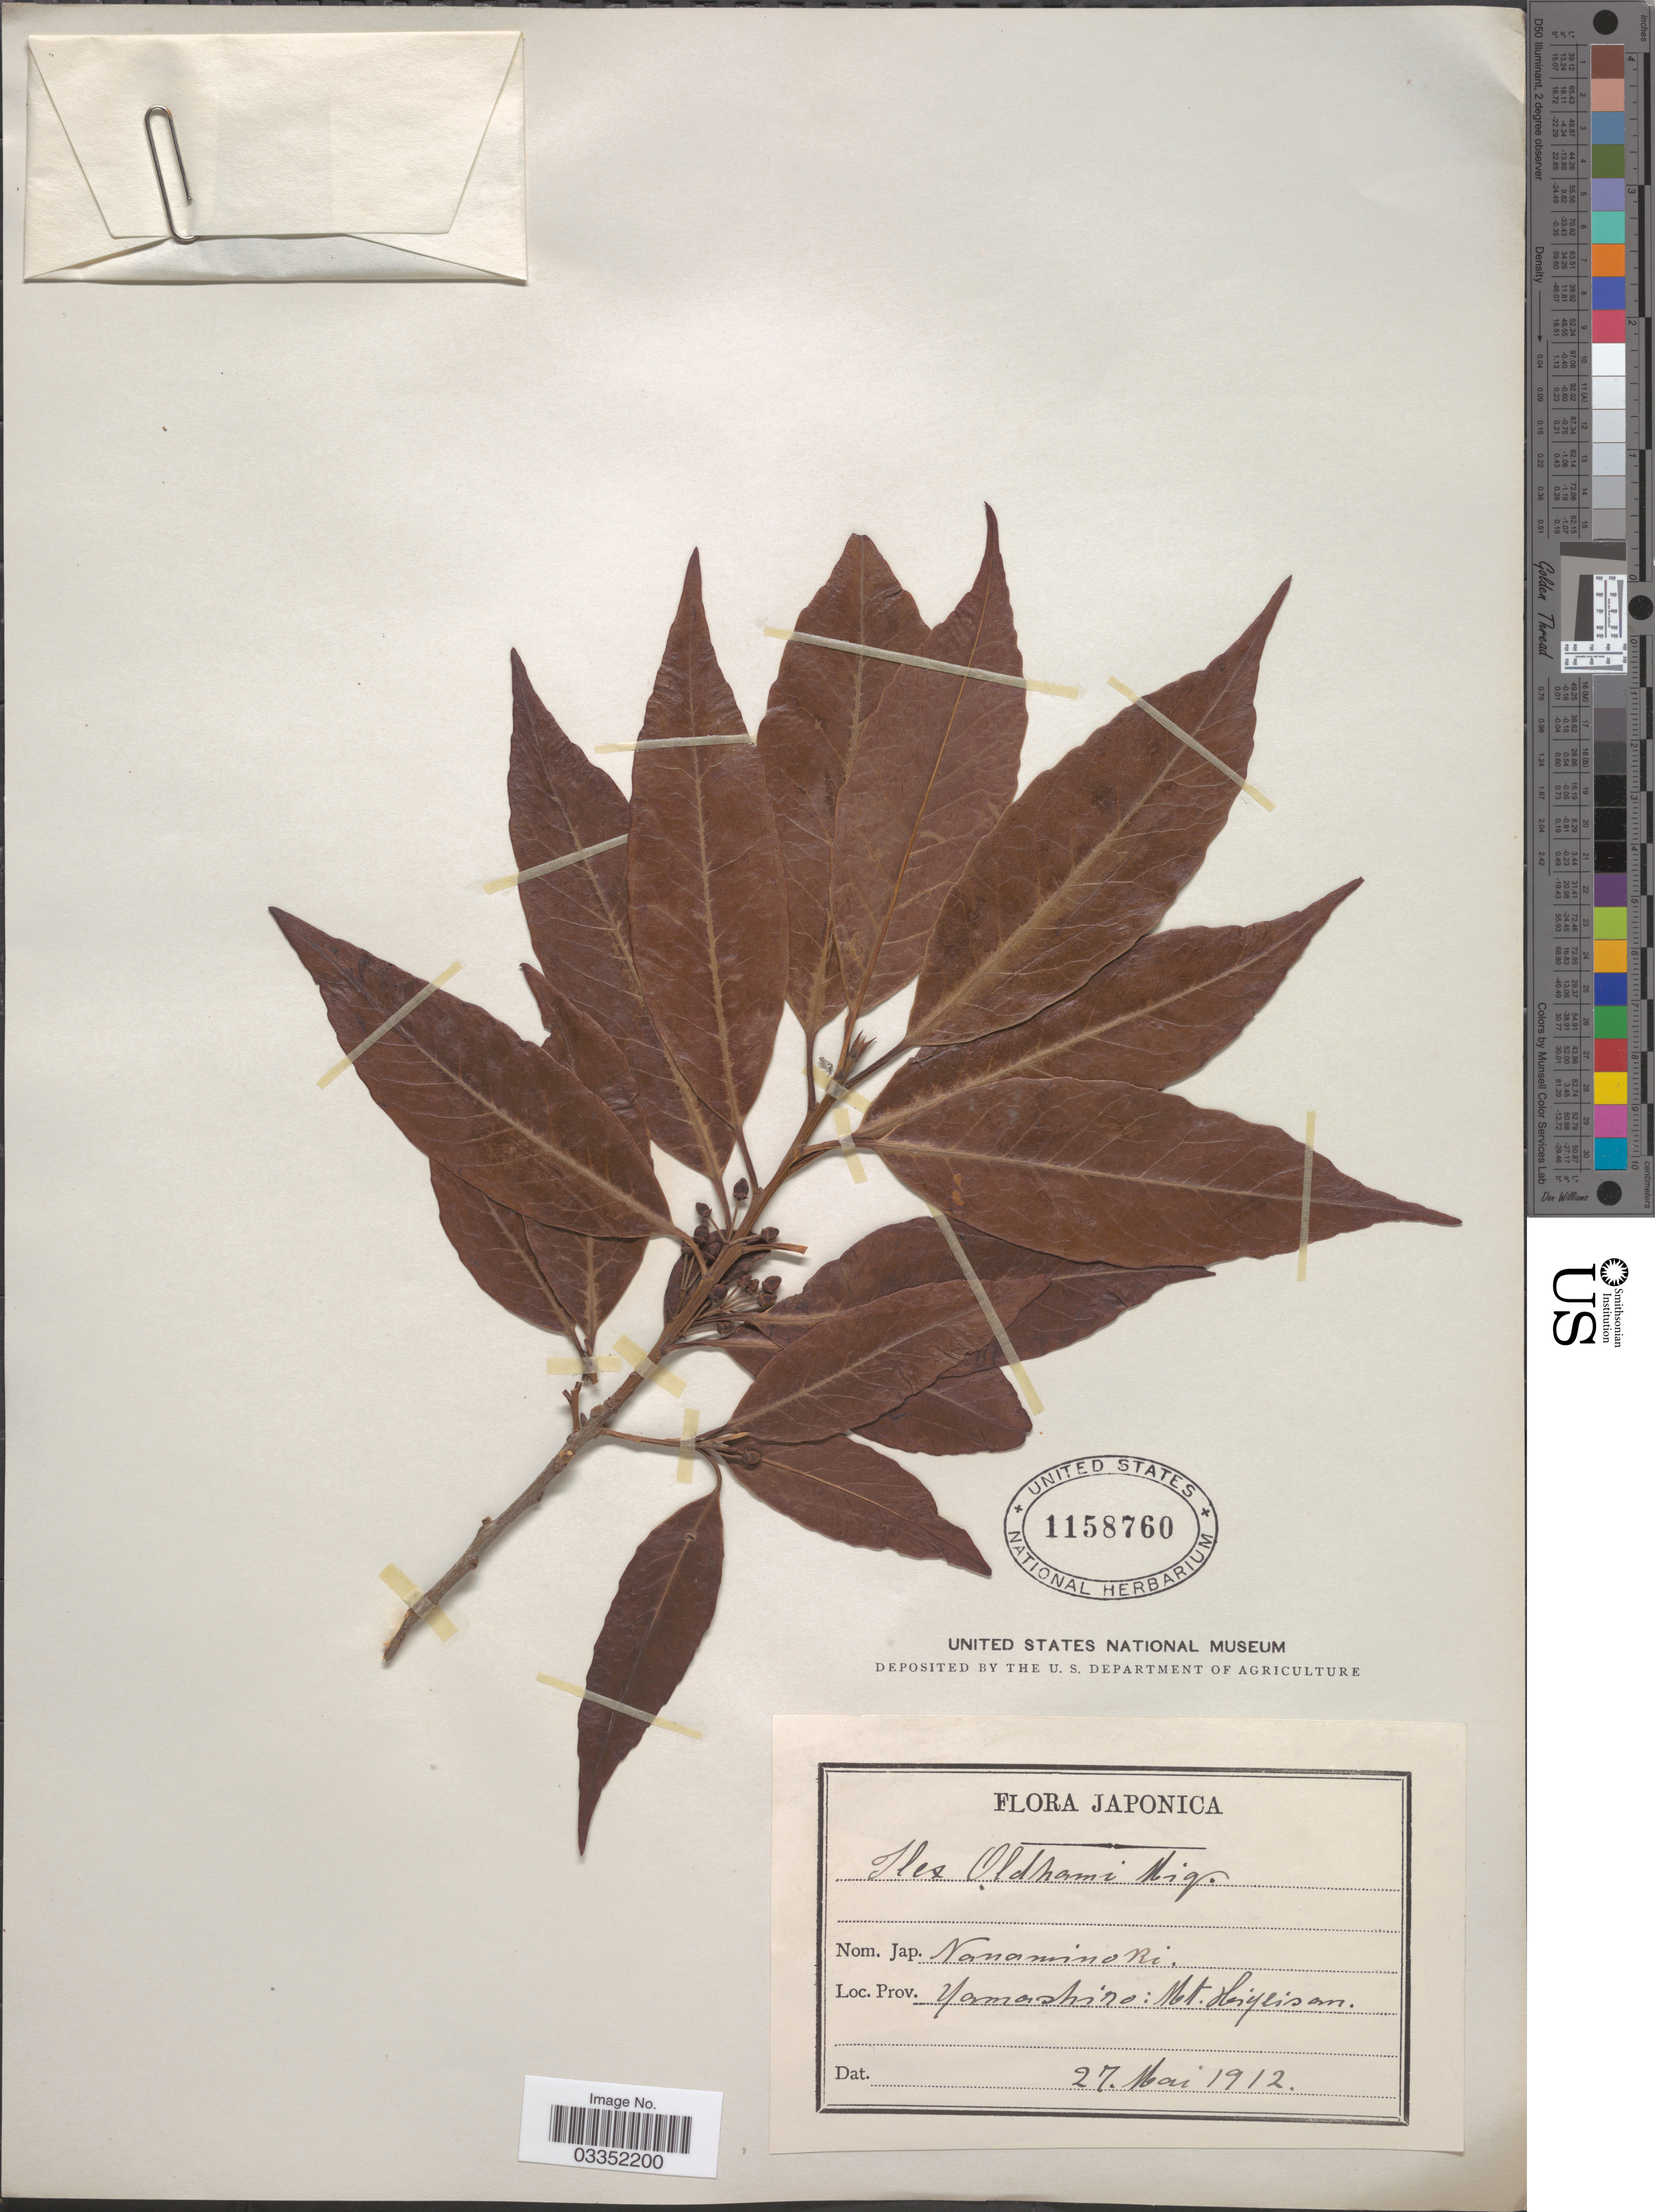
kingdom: Plantae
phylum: Tracheophyta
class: Magnoliopsida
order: Aquifoliales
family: Aquifoliaceae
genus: Ilex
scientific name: Ilex purpurea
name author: Hassk.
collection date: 1912-05-27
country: Japan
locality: Yamashiro: Mt. Hiyeisan.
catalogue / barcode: US 1158760